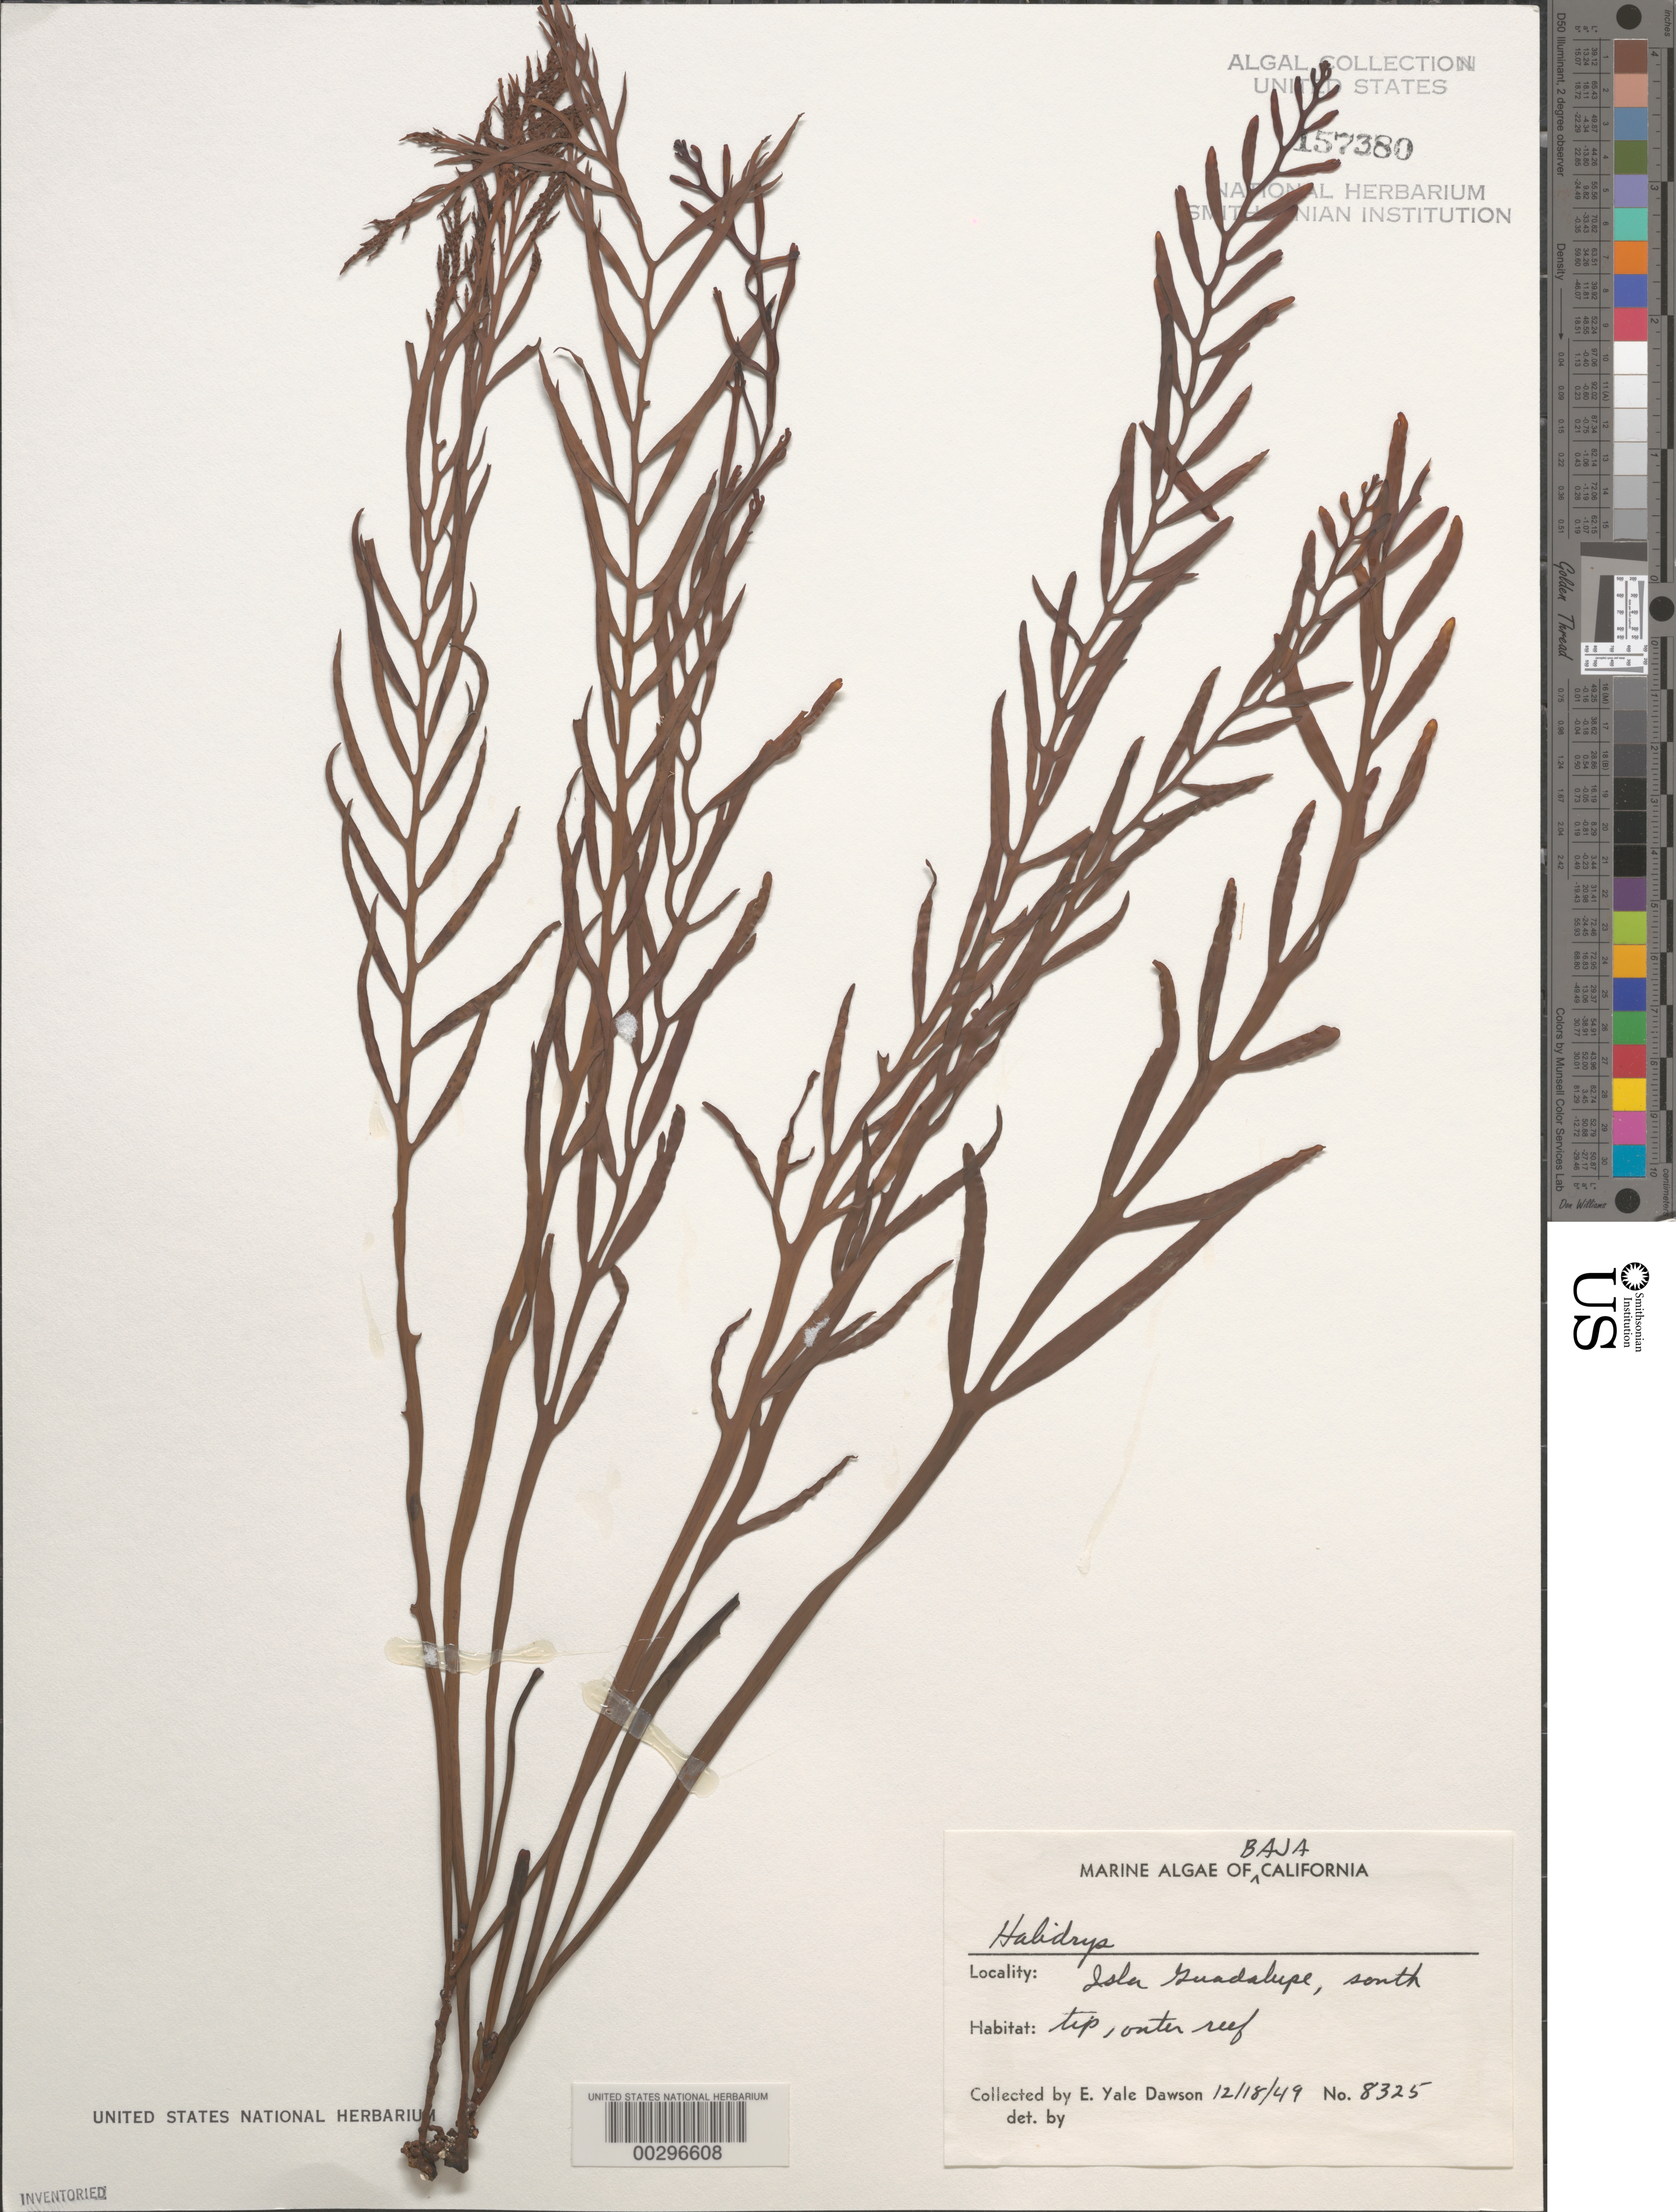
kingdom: Chromista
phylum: Ochrophyta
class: Phaeophyceae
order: Fucales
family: Sargassaceae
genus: Halidrys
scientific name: Halidrys sp.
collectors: E. Y. Dawson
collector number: EYD 8325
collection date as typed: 18 Dec 1949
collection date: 1949-12-18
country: Mexico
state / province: Baja California Norte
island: Isla Guadalupe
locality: South tip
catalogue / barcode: US 157380